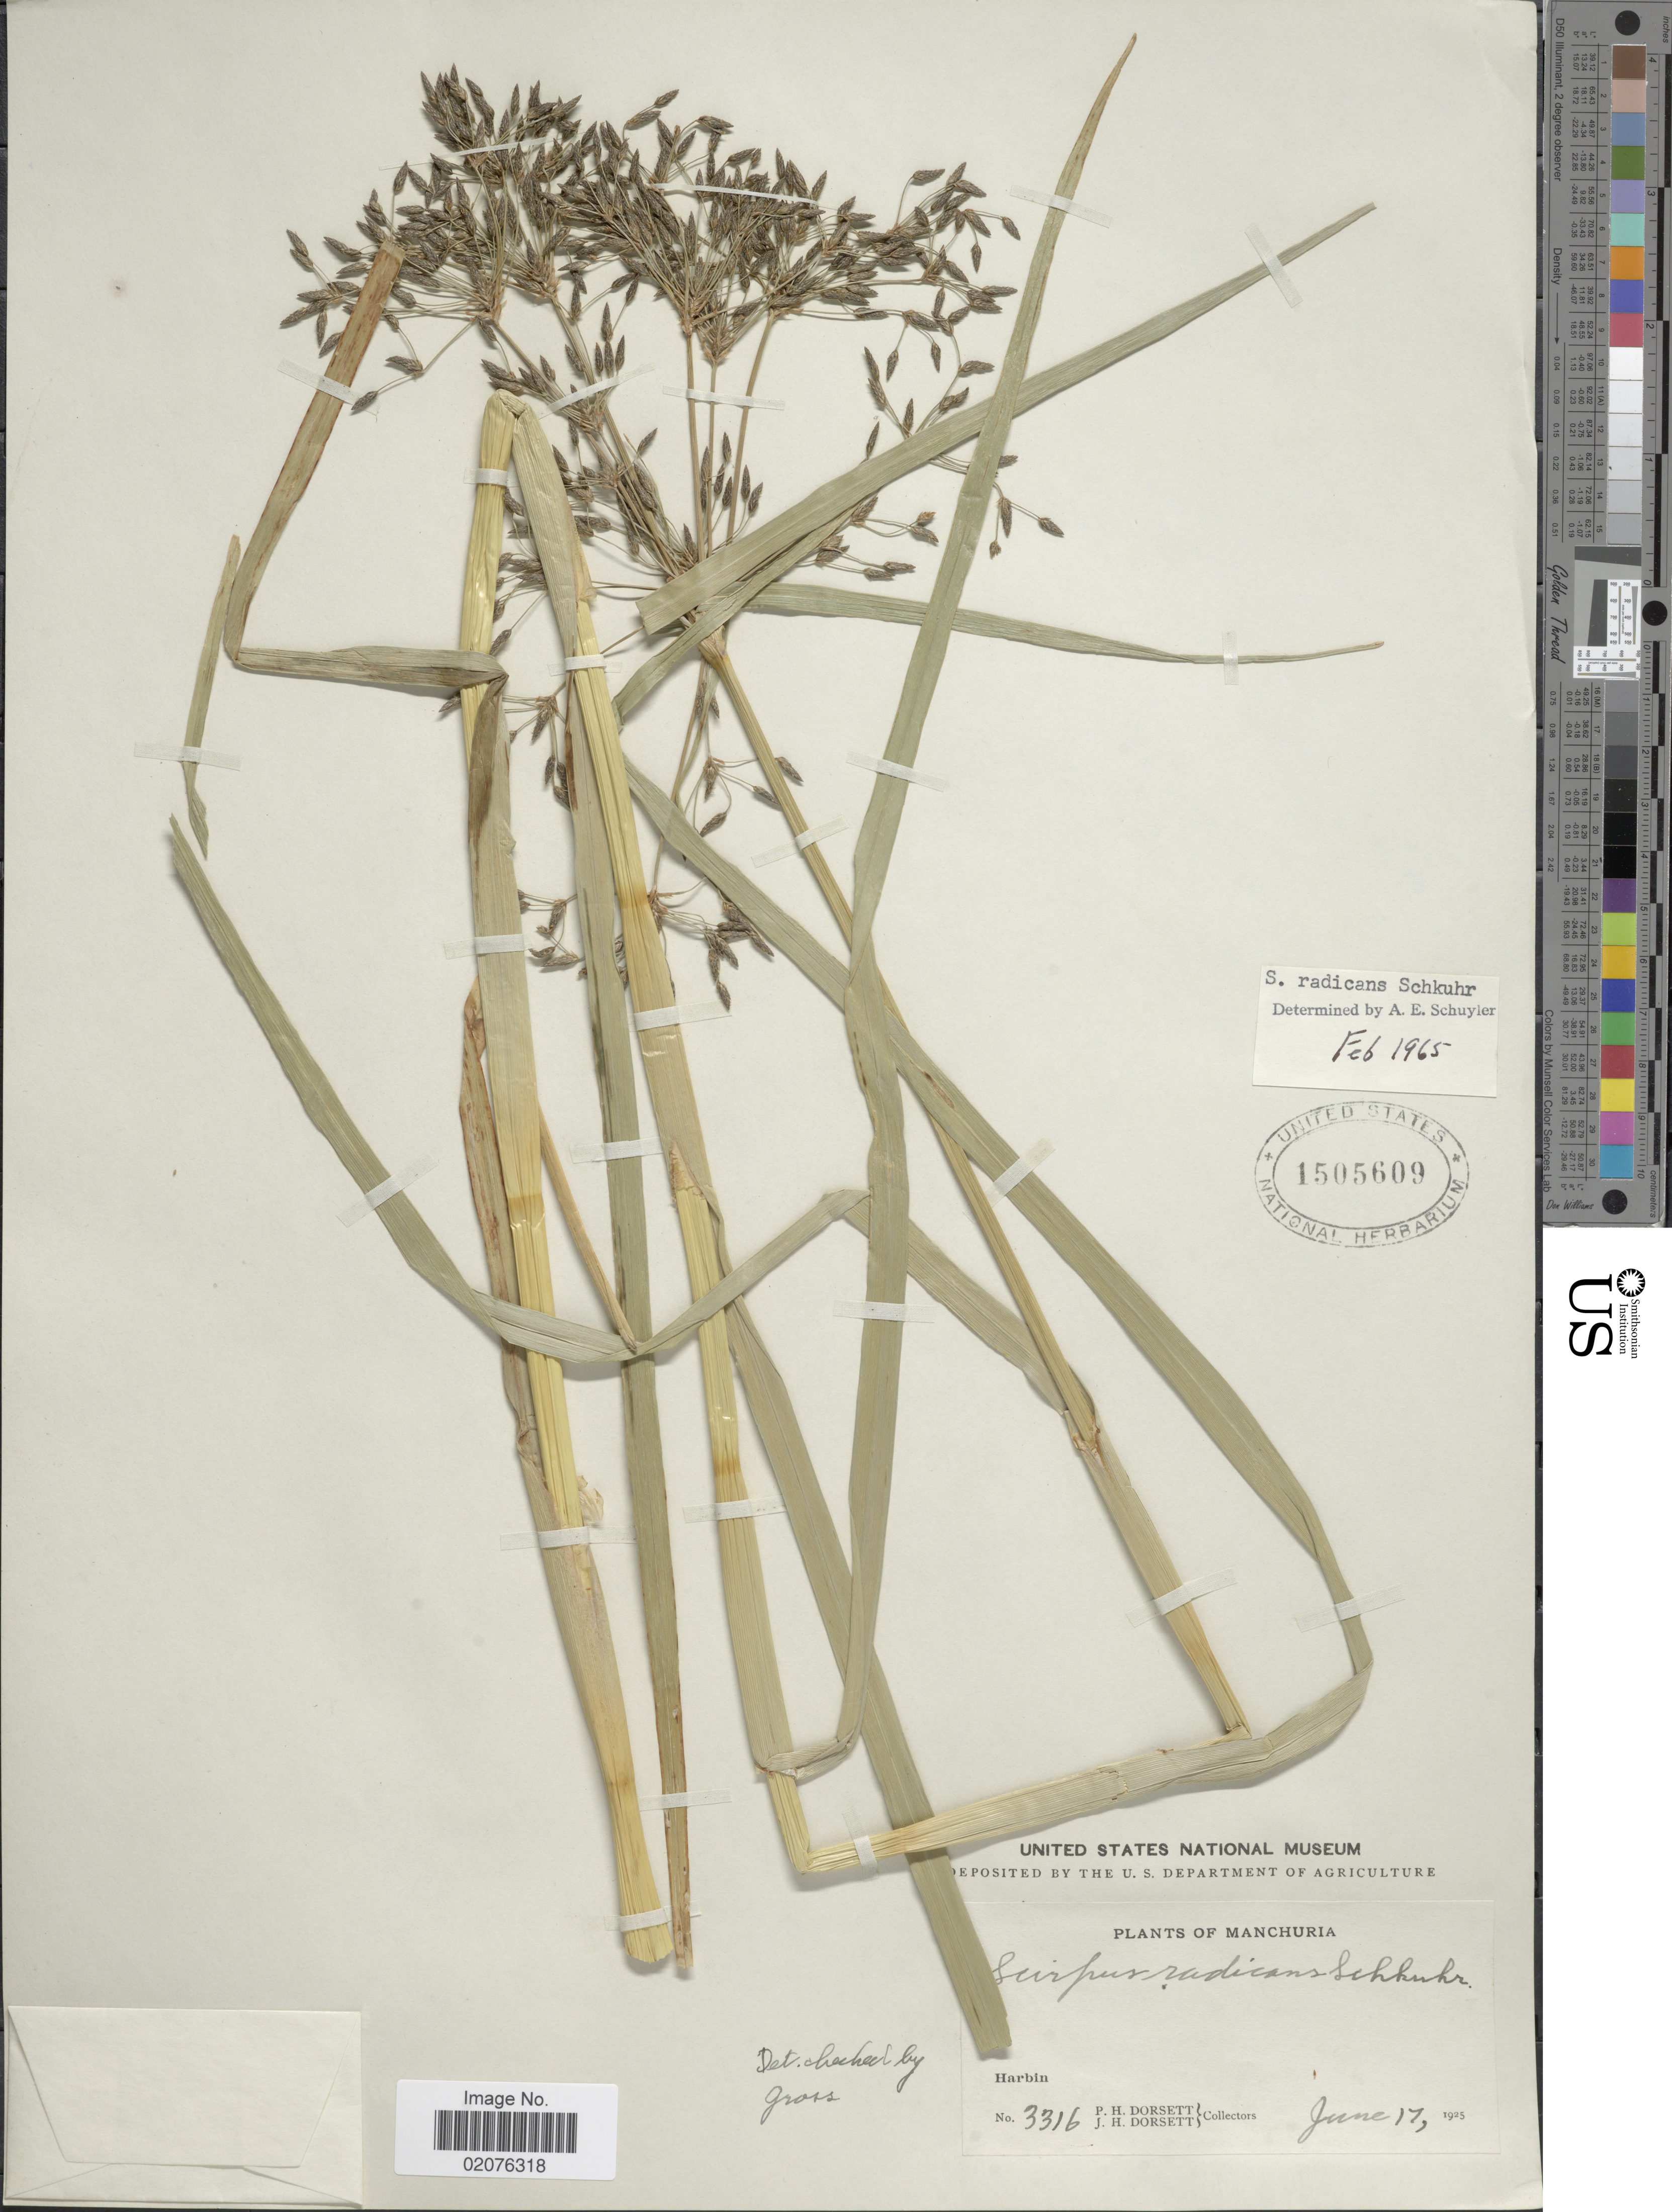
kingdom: Plantae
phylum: Tracheophyta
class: Liliopsida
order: Poales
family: Cyperaceae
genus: Scirpus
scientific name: Scirpus radicans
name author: Schkuhr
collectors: P. H. Dorsett & J. Dorsett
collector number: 3316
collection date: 1925-06-17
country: China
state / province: Heilongjiang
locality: Manchuria, Harbin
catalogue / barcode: US 1505609